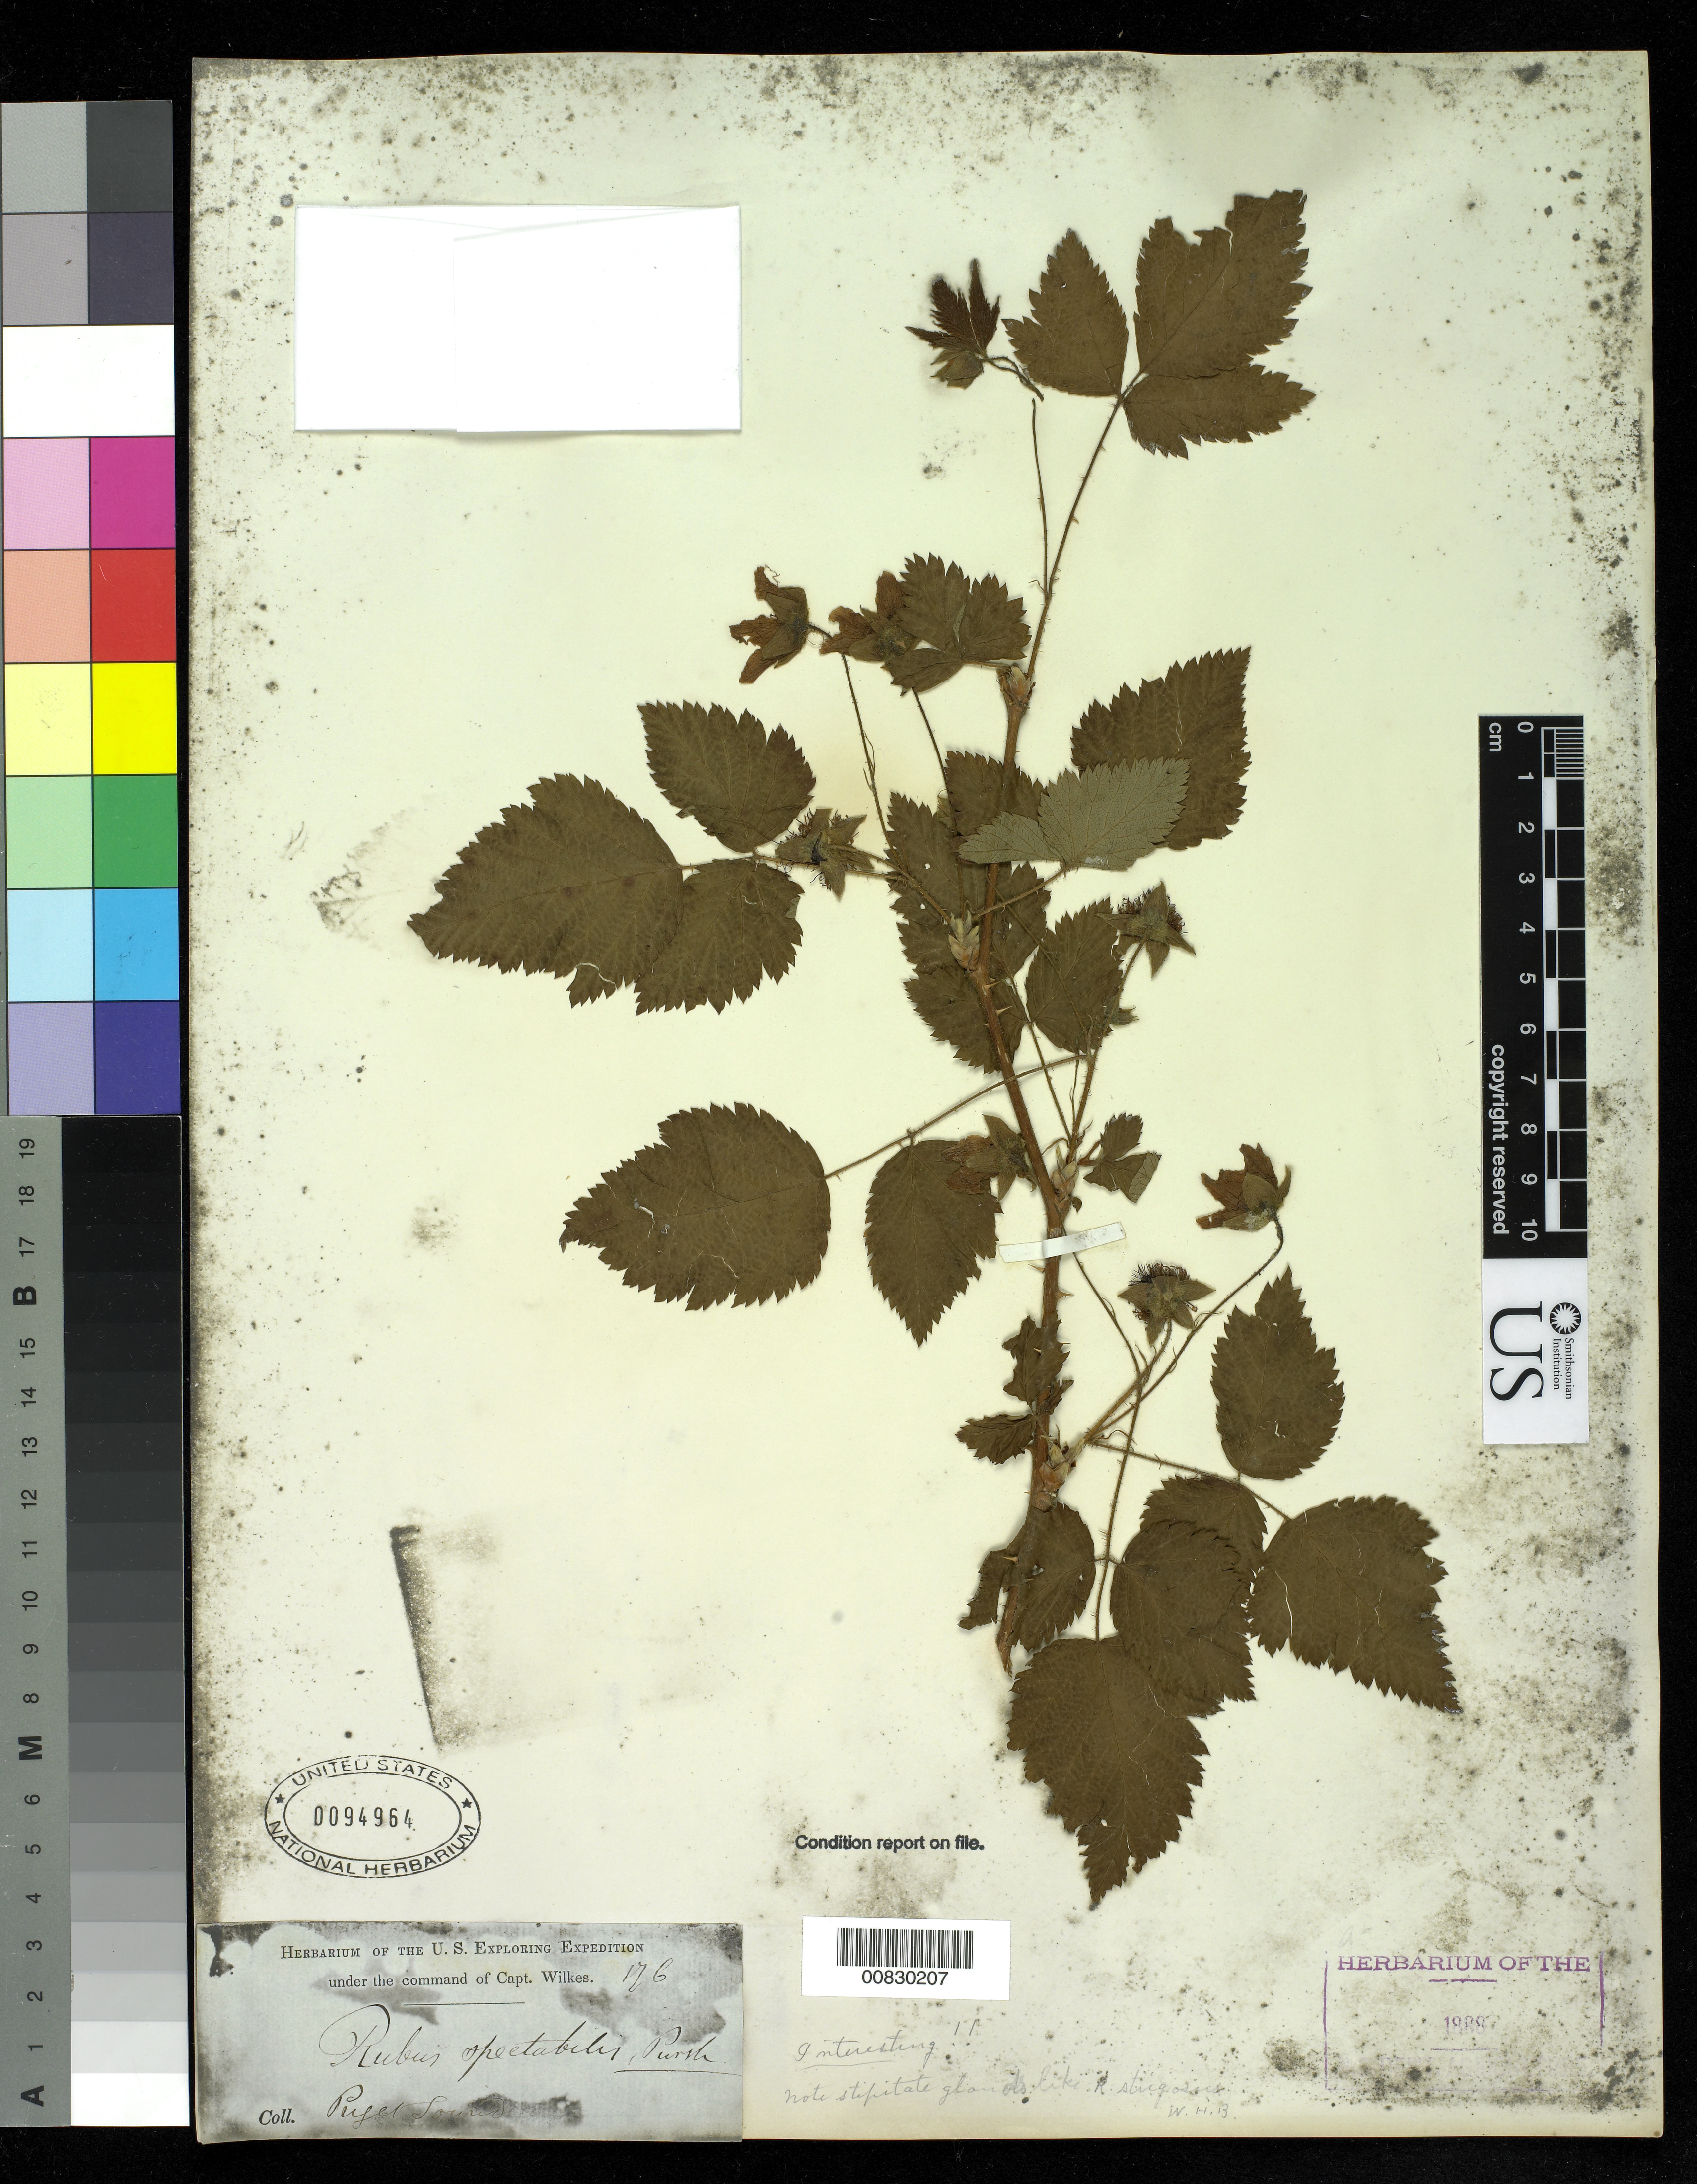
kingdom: Plantae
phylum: Tracheophyta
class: Magnoliopsida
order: Rosales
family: Rosaceae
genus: Rubus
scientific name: Rubus spectabilis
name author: Pursh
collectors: Wilkes Explor. Exped.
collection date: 1838/1842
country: United States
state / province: Washington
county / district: King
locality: Puget Sound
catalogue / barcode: US 94964